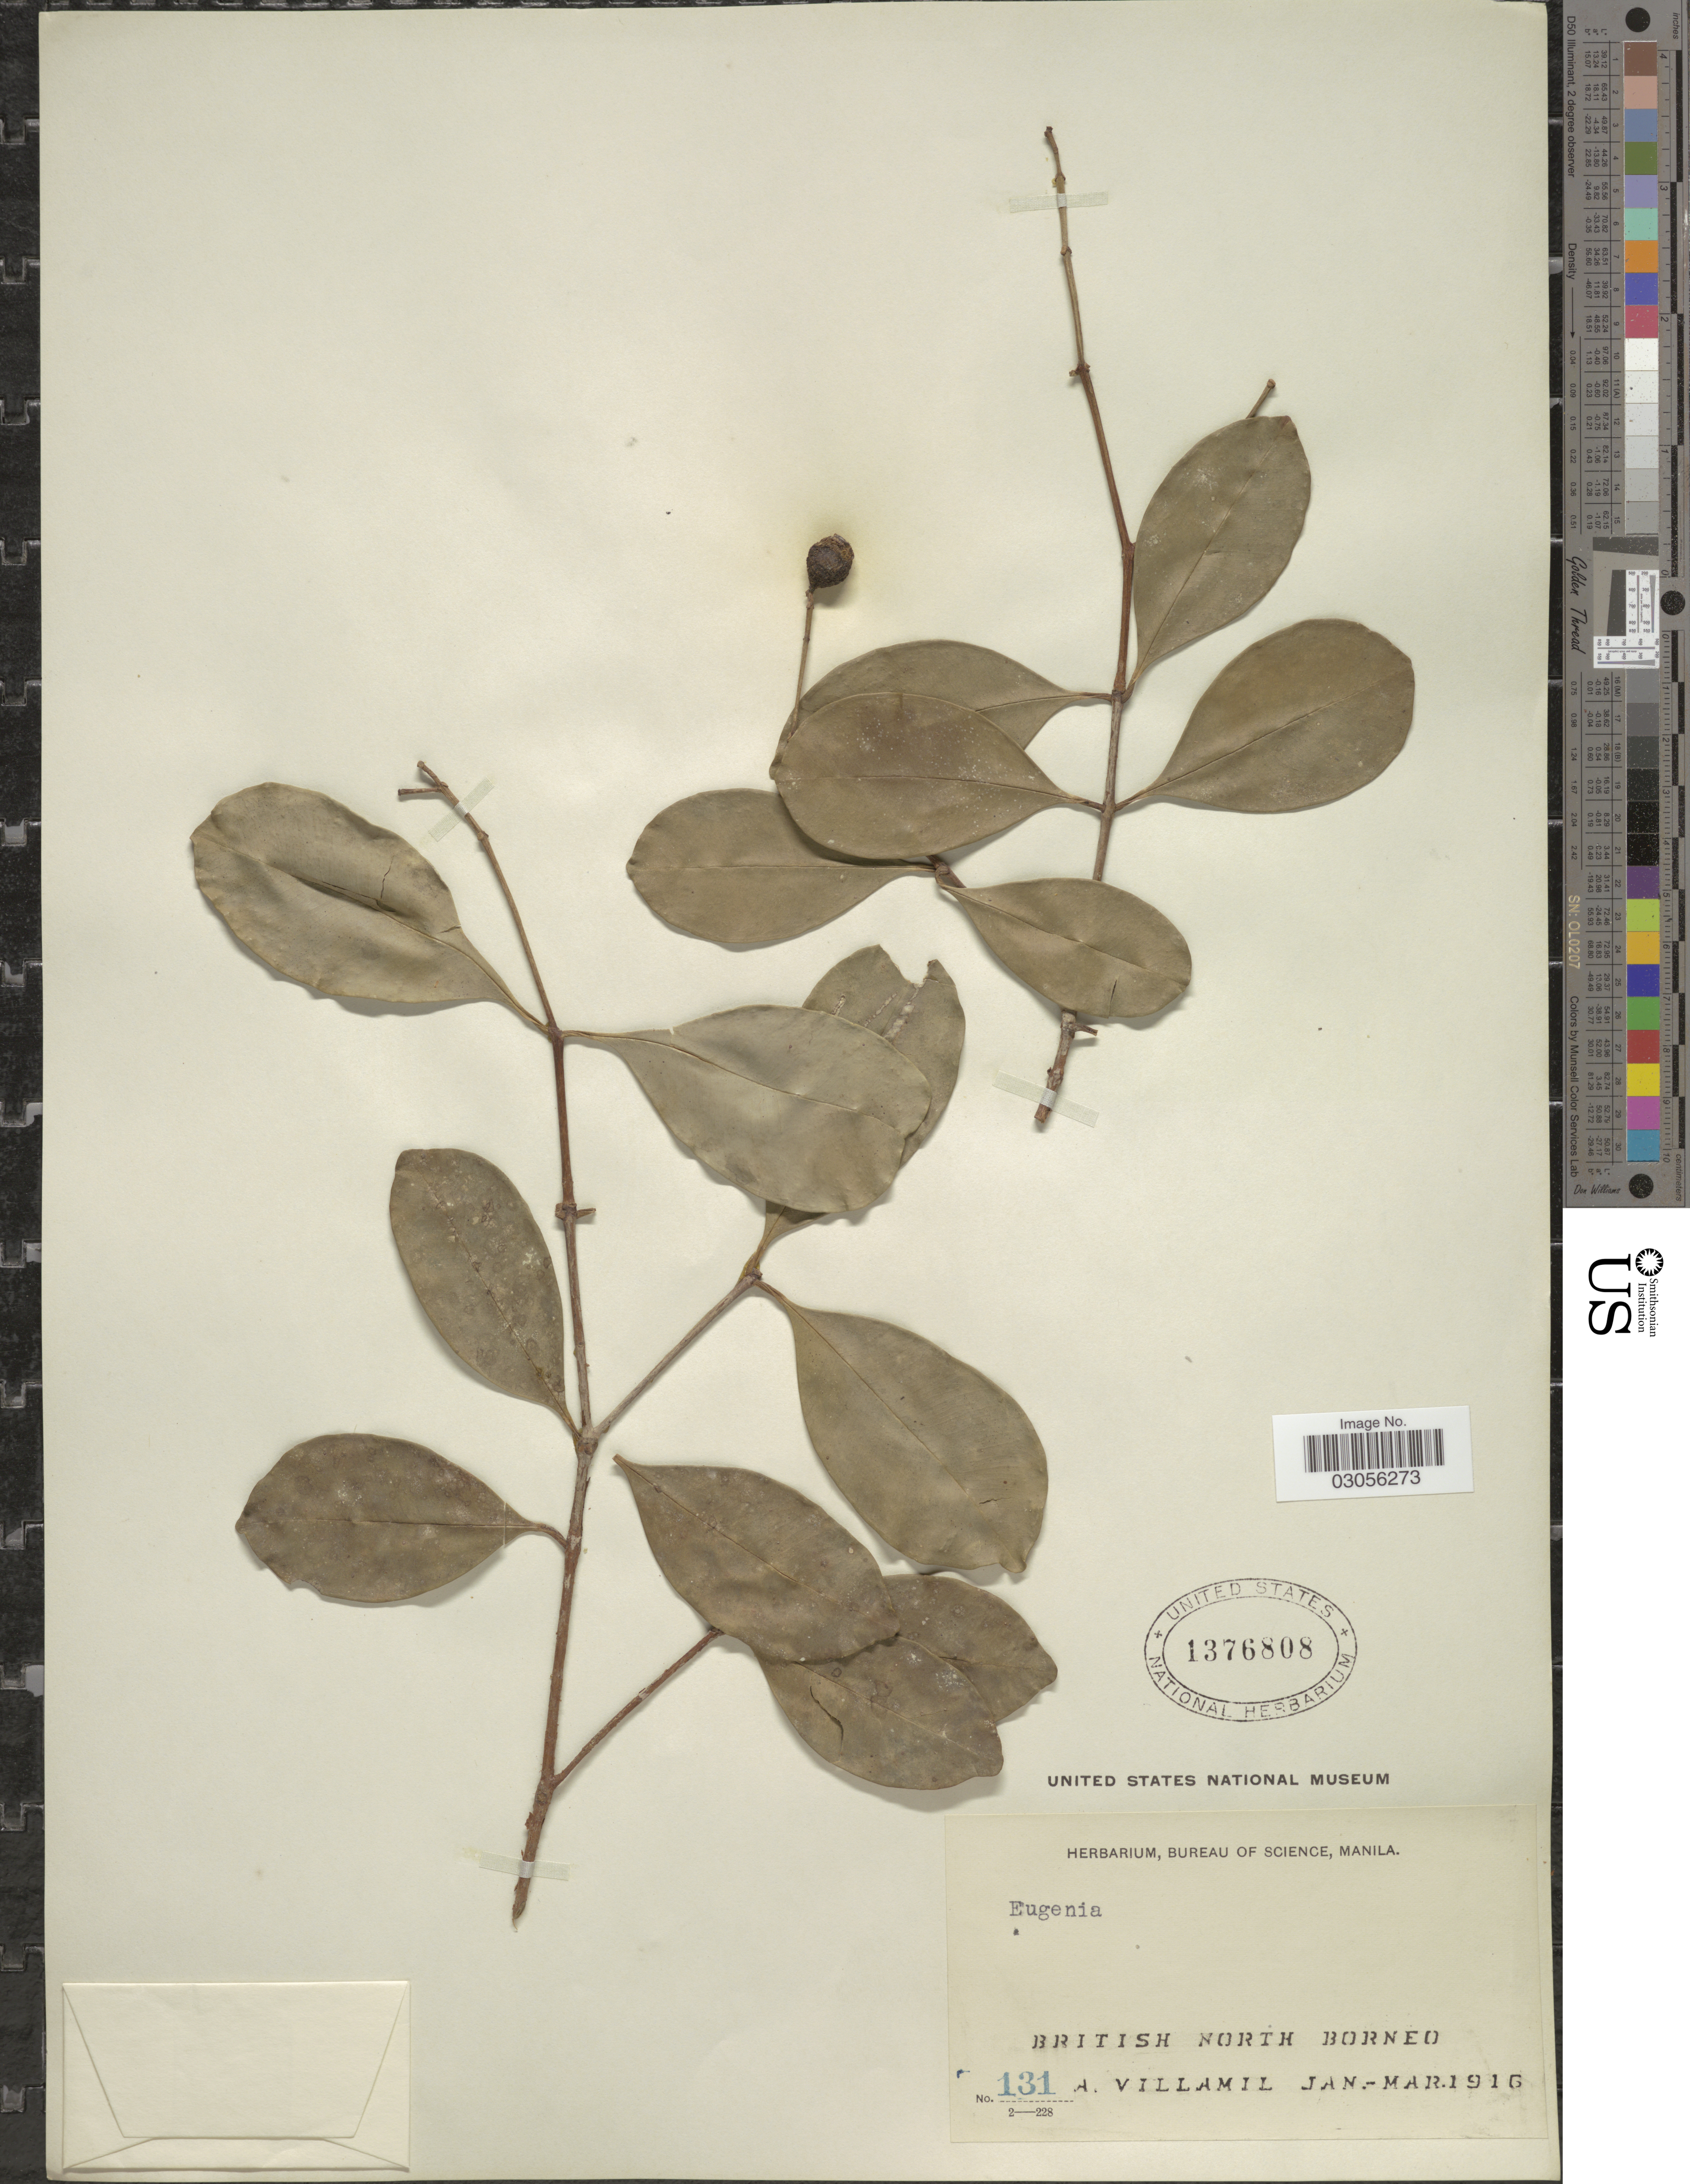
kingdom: Plantae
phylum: Tracheophyta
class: Magnoliopsida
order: Myrtales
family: Myrtaceae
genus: Eugenia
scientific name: Eugenia sp.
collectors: A. Villamil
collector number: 131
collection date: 1916-01/1916-03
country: Malaysia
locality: British North Borneo.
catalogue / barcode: US 1376808